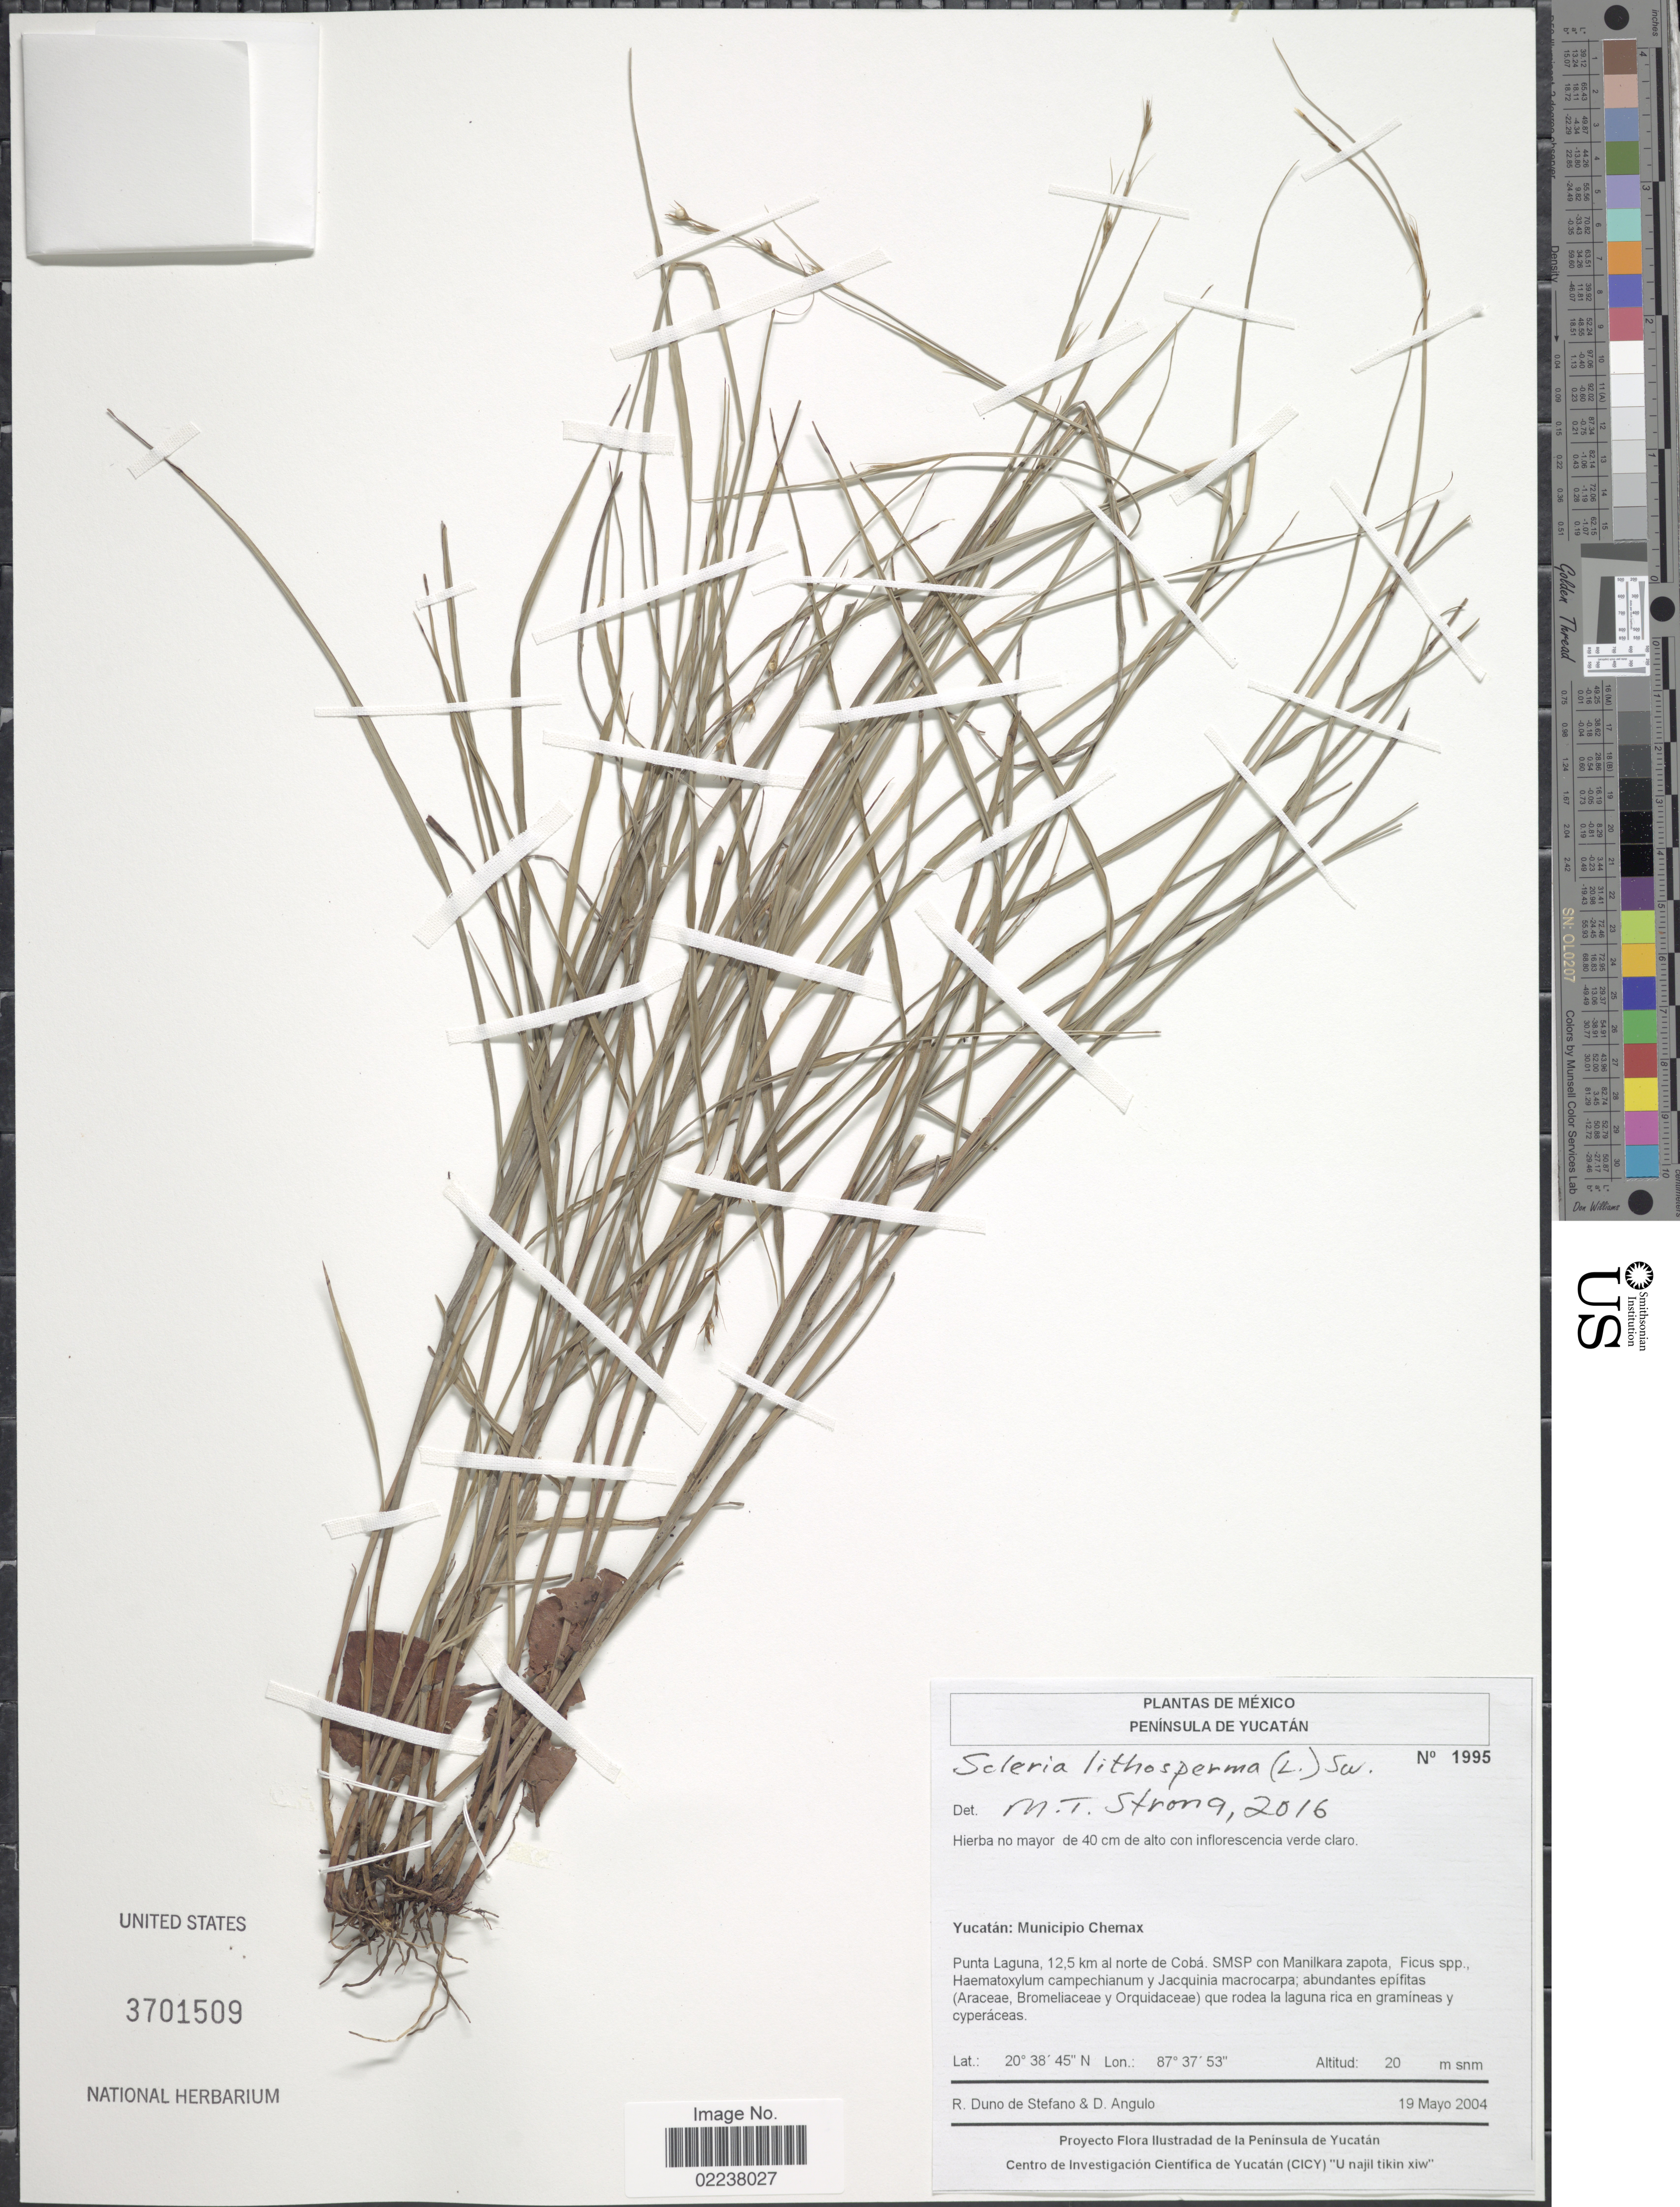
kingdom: Plantae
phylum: Tracheophyta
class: Liliopsida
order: Poales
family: Cyperaceae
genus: Scleria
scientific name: Scleria lithosperma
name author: (L.) Sw.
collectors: R. Duno de Stefano & D. Angulo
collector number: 1995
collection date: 2004-05-19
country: Mexico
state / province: Yucatán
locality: Municipio Chemax, Punta Laguna, 12.5 km al norte de Coba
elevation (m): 20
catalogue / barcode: US 3701509